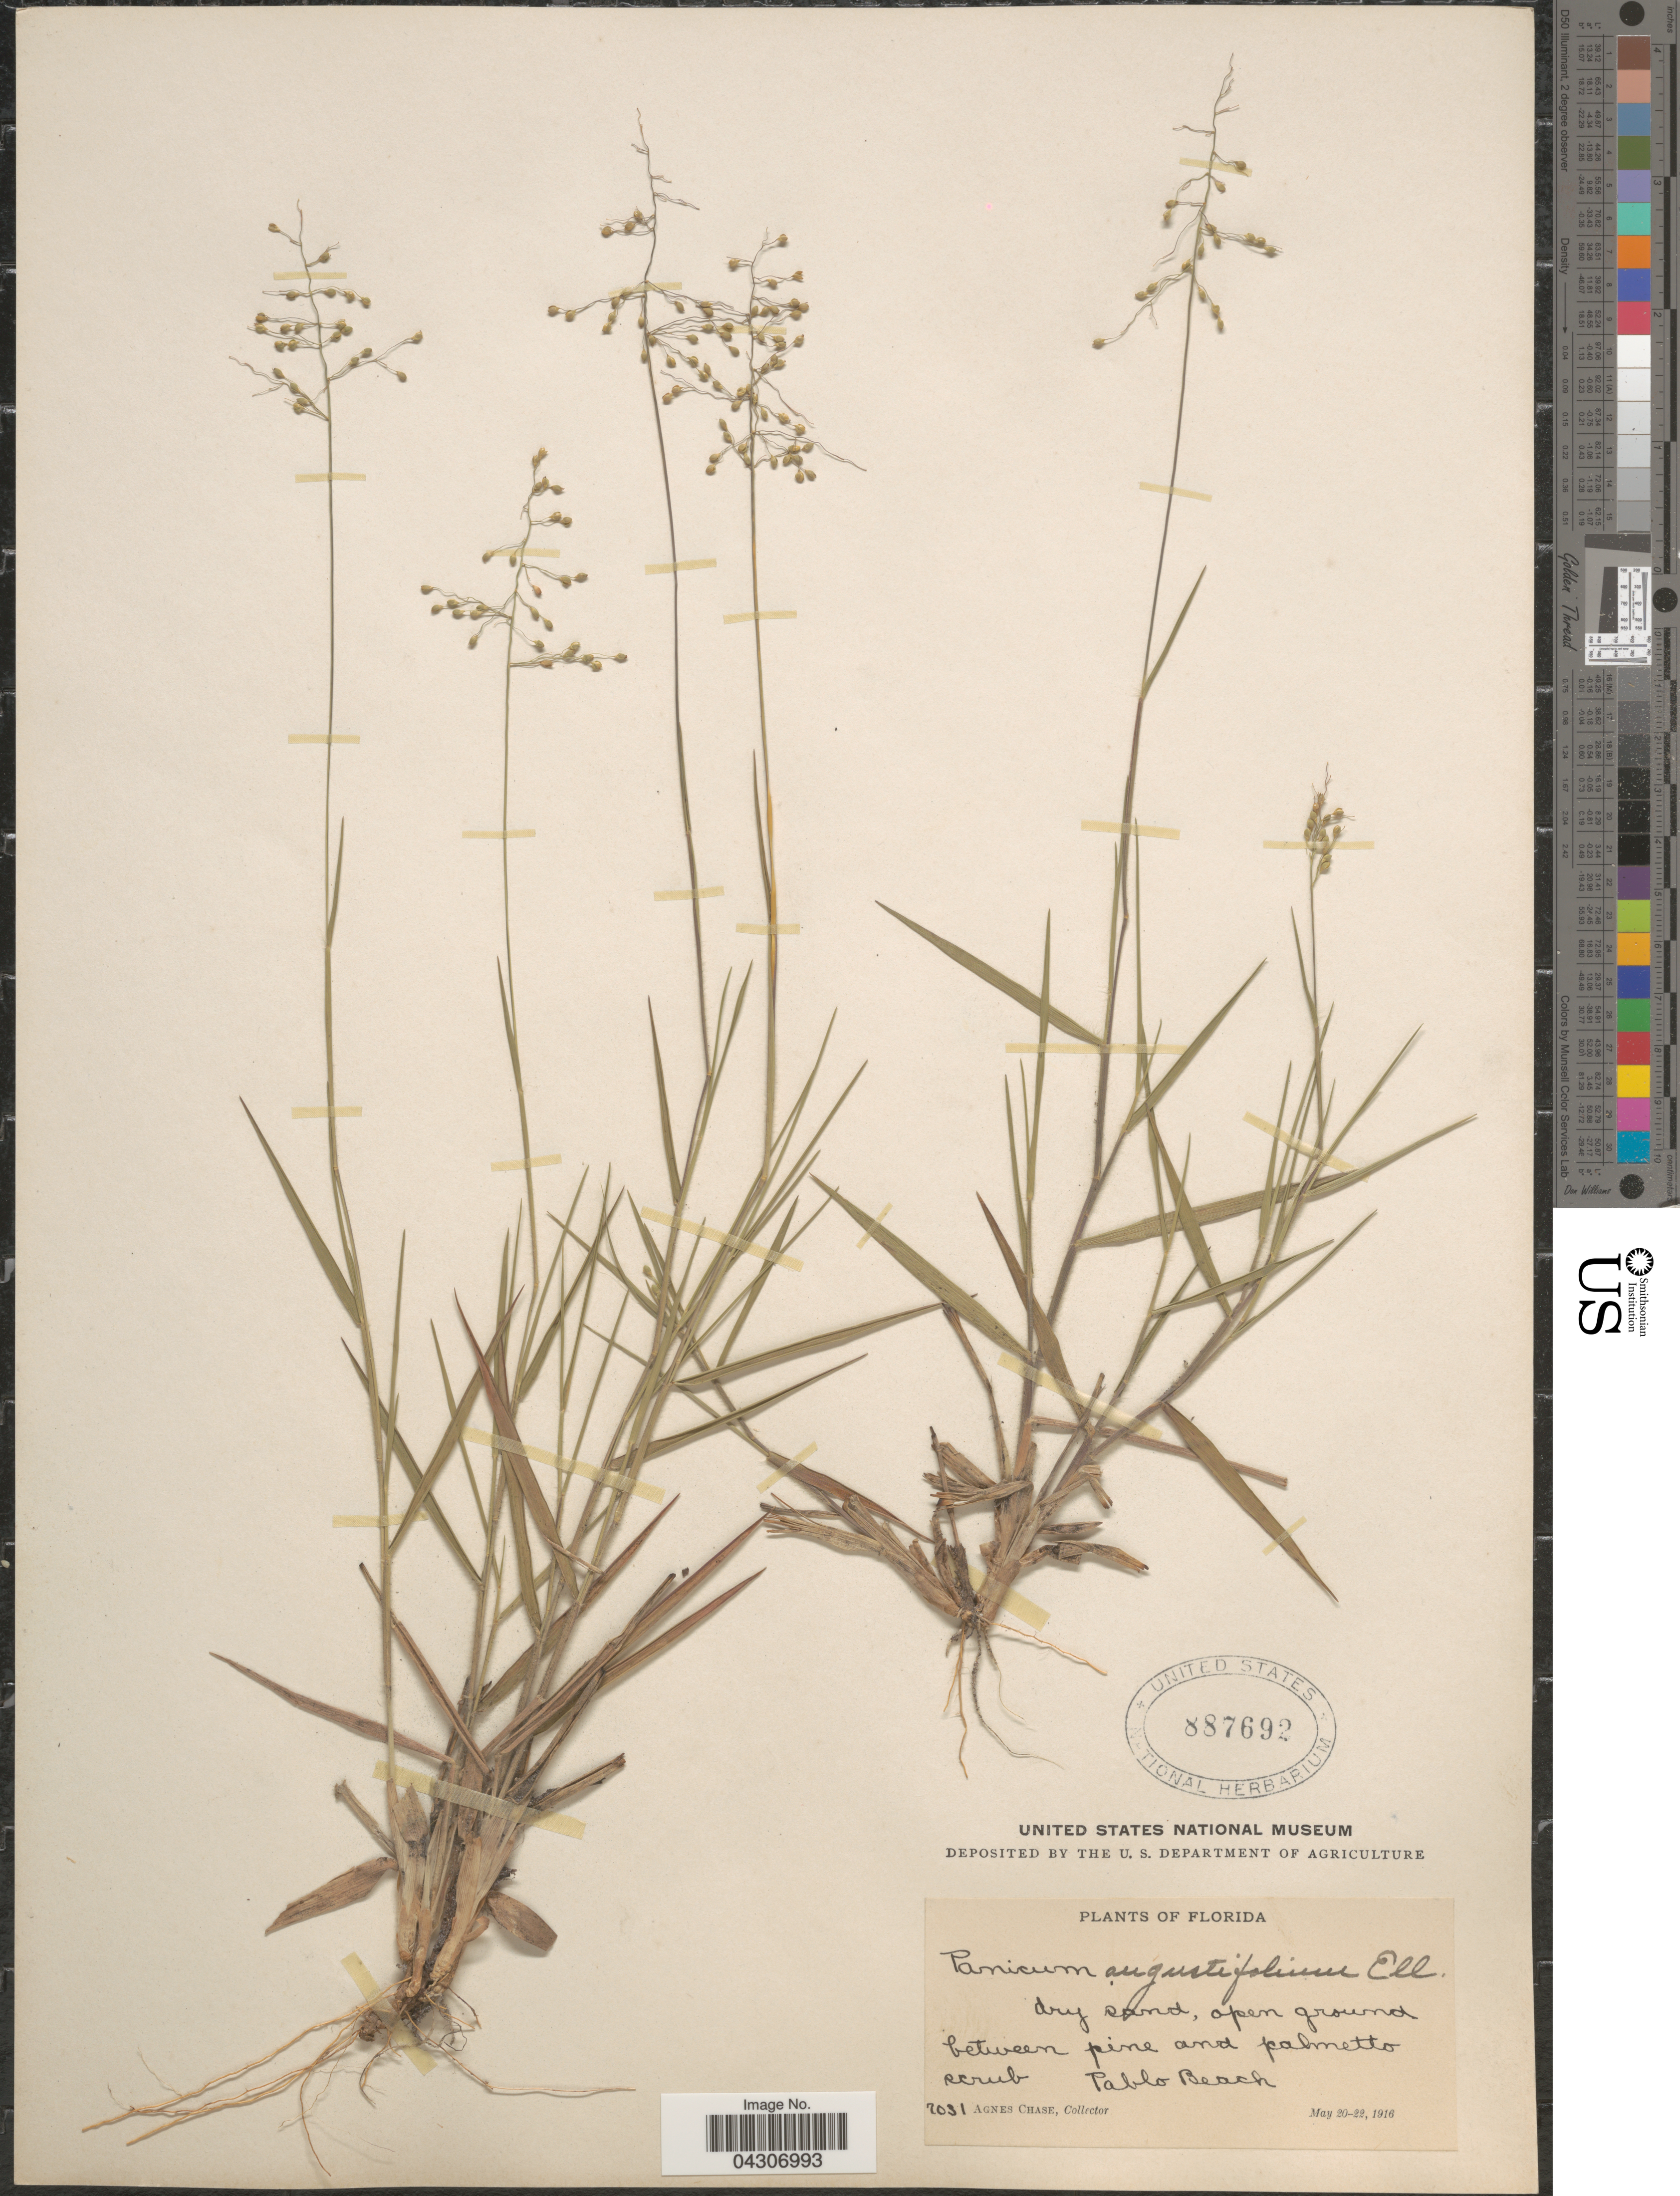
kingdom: Plantae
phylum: Tracheophyta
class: Liliopsida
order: Poales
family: Poaceae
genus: Dichanthelium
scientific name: Dichanthelium aciculare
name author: (Desv. ex Poir.) Gould & C.A. Clark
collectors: A. Chase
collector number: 2031*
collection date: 1916-05-20/1916-05-22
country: United States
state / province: Florida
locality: Dry sand, open ground between pine and palmetto scrub. Pablo Beach.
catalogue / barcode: US 887692